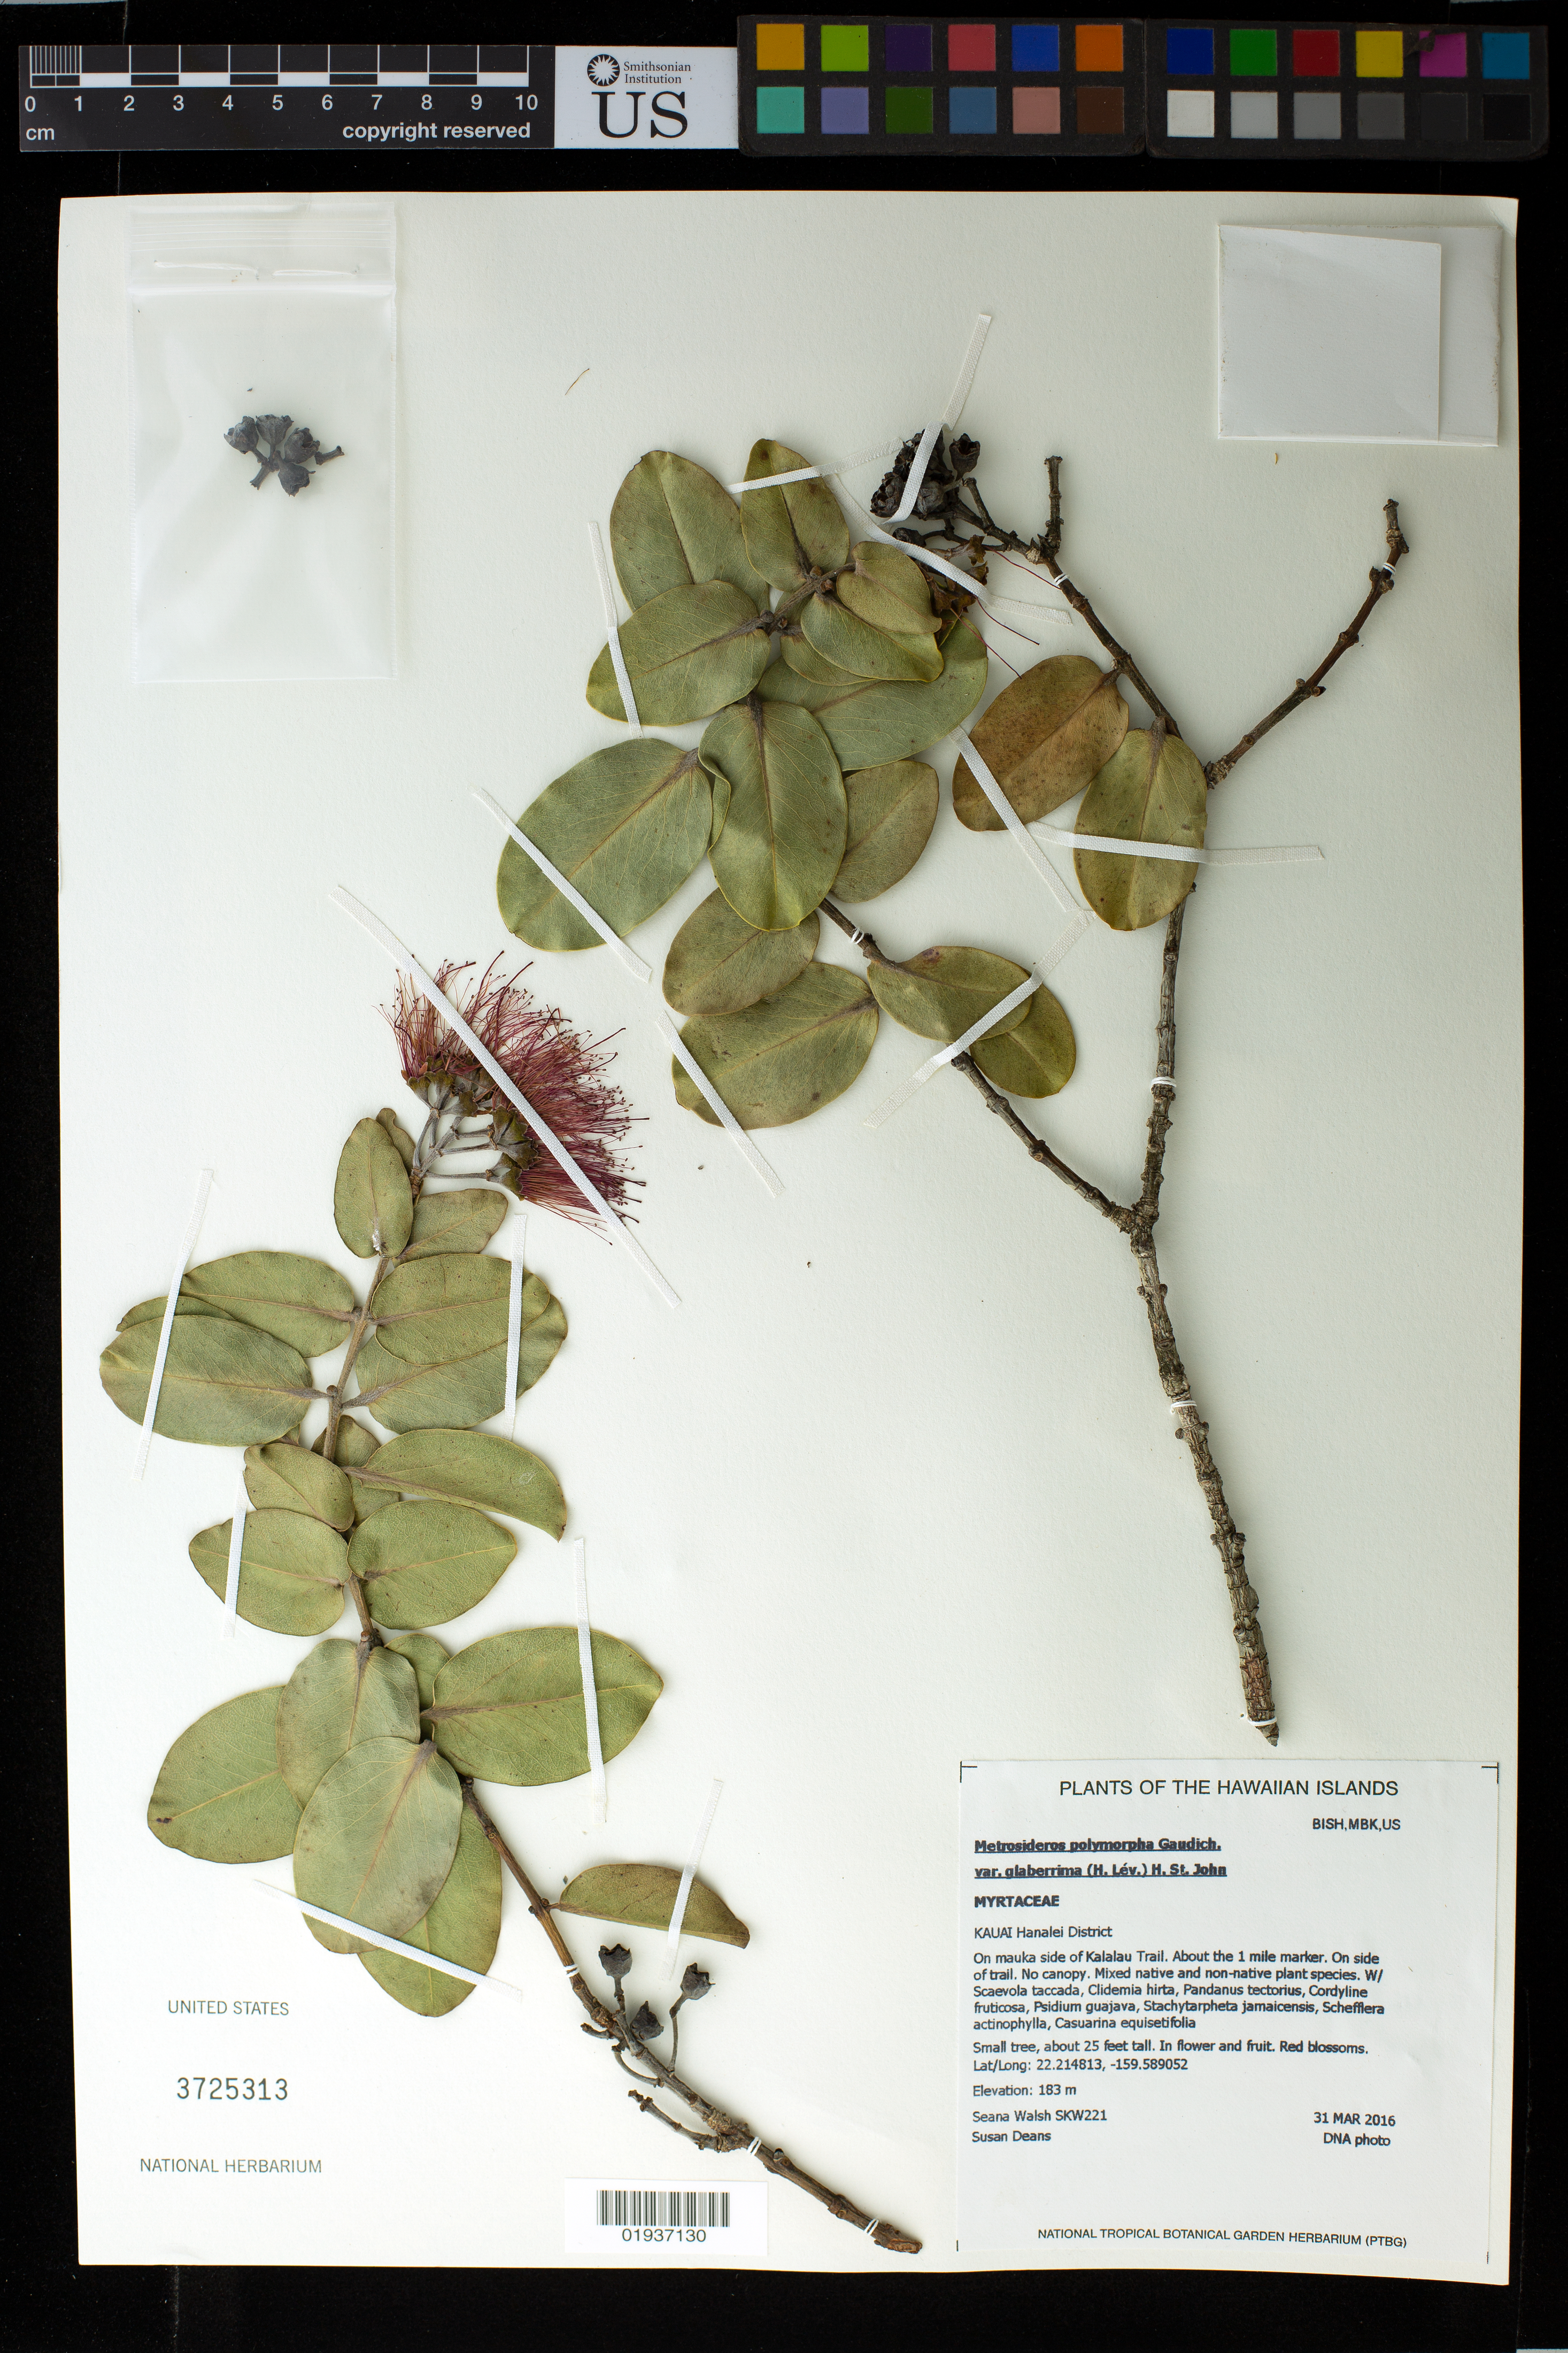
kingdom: Plantae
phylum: Tracheophyta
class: Magnoliopsida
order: Myrtales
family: Myrtaceae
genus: Metrosideros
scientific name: Metrosideros polymorpha var. glaberrima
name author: (H. Lév.) H. St. John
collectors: S. Walsh & S. Deans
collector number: SKW221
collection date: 2016-03-31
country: United States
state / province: Hawaii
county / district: Kauai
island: Kaua'i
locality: Hanalei District, on mauka side of Kalalau Trail, about the 1 mile marker, on side of trail.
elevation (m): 183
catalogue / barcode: US 3725313